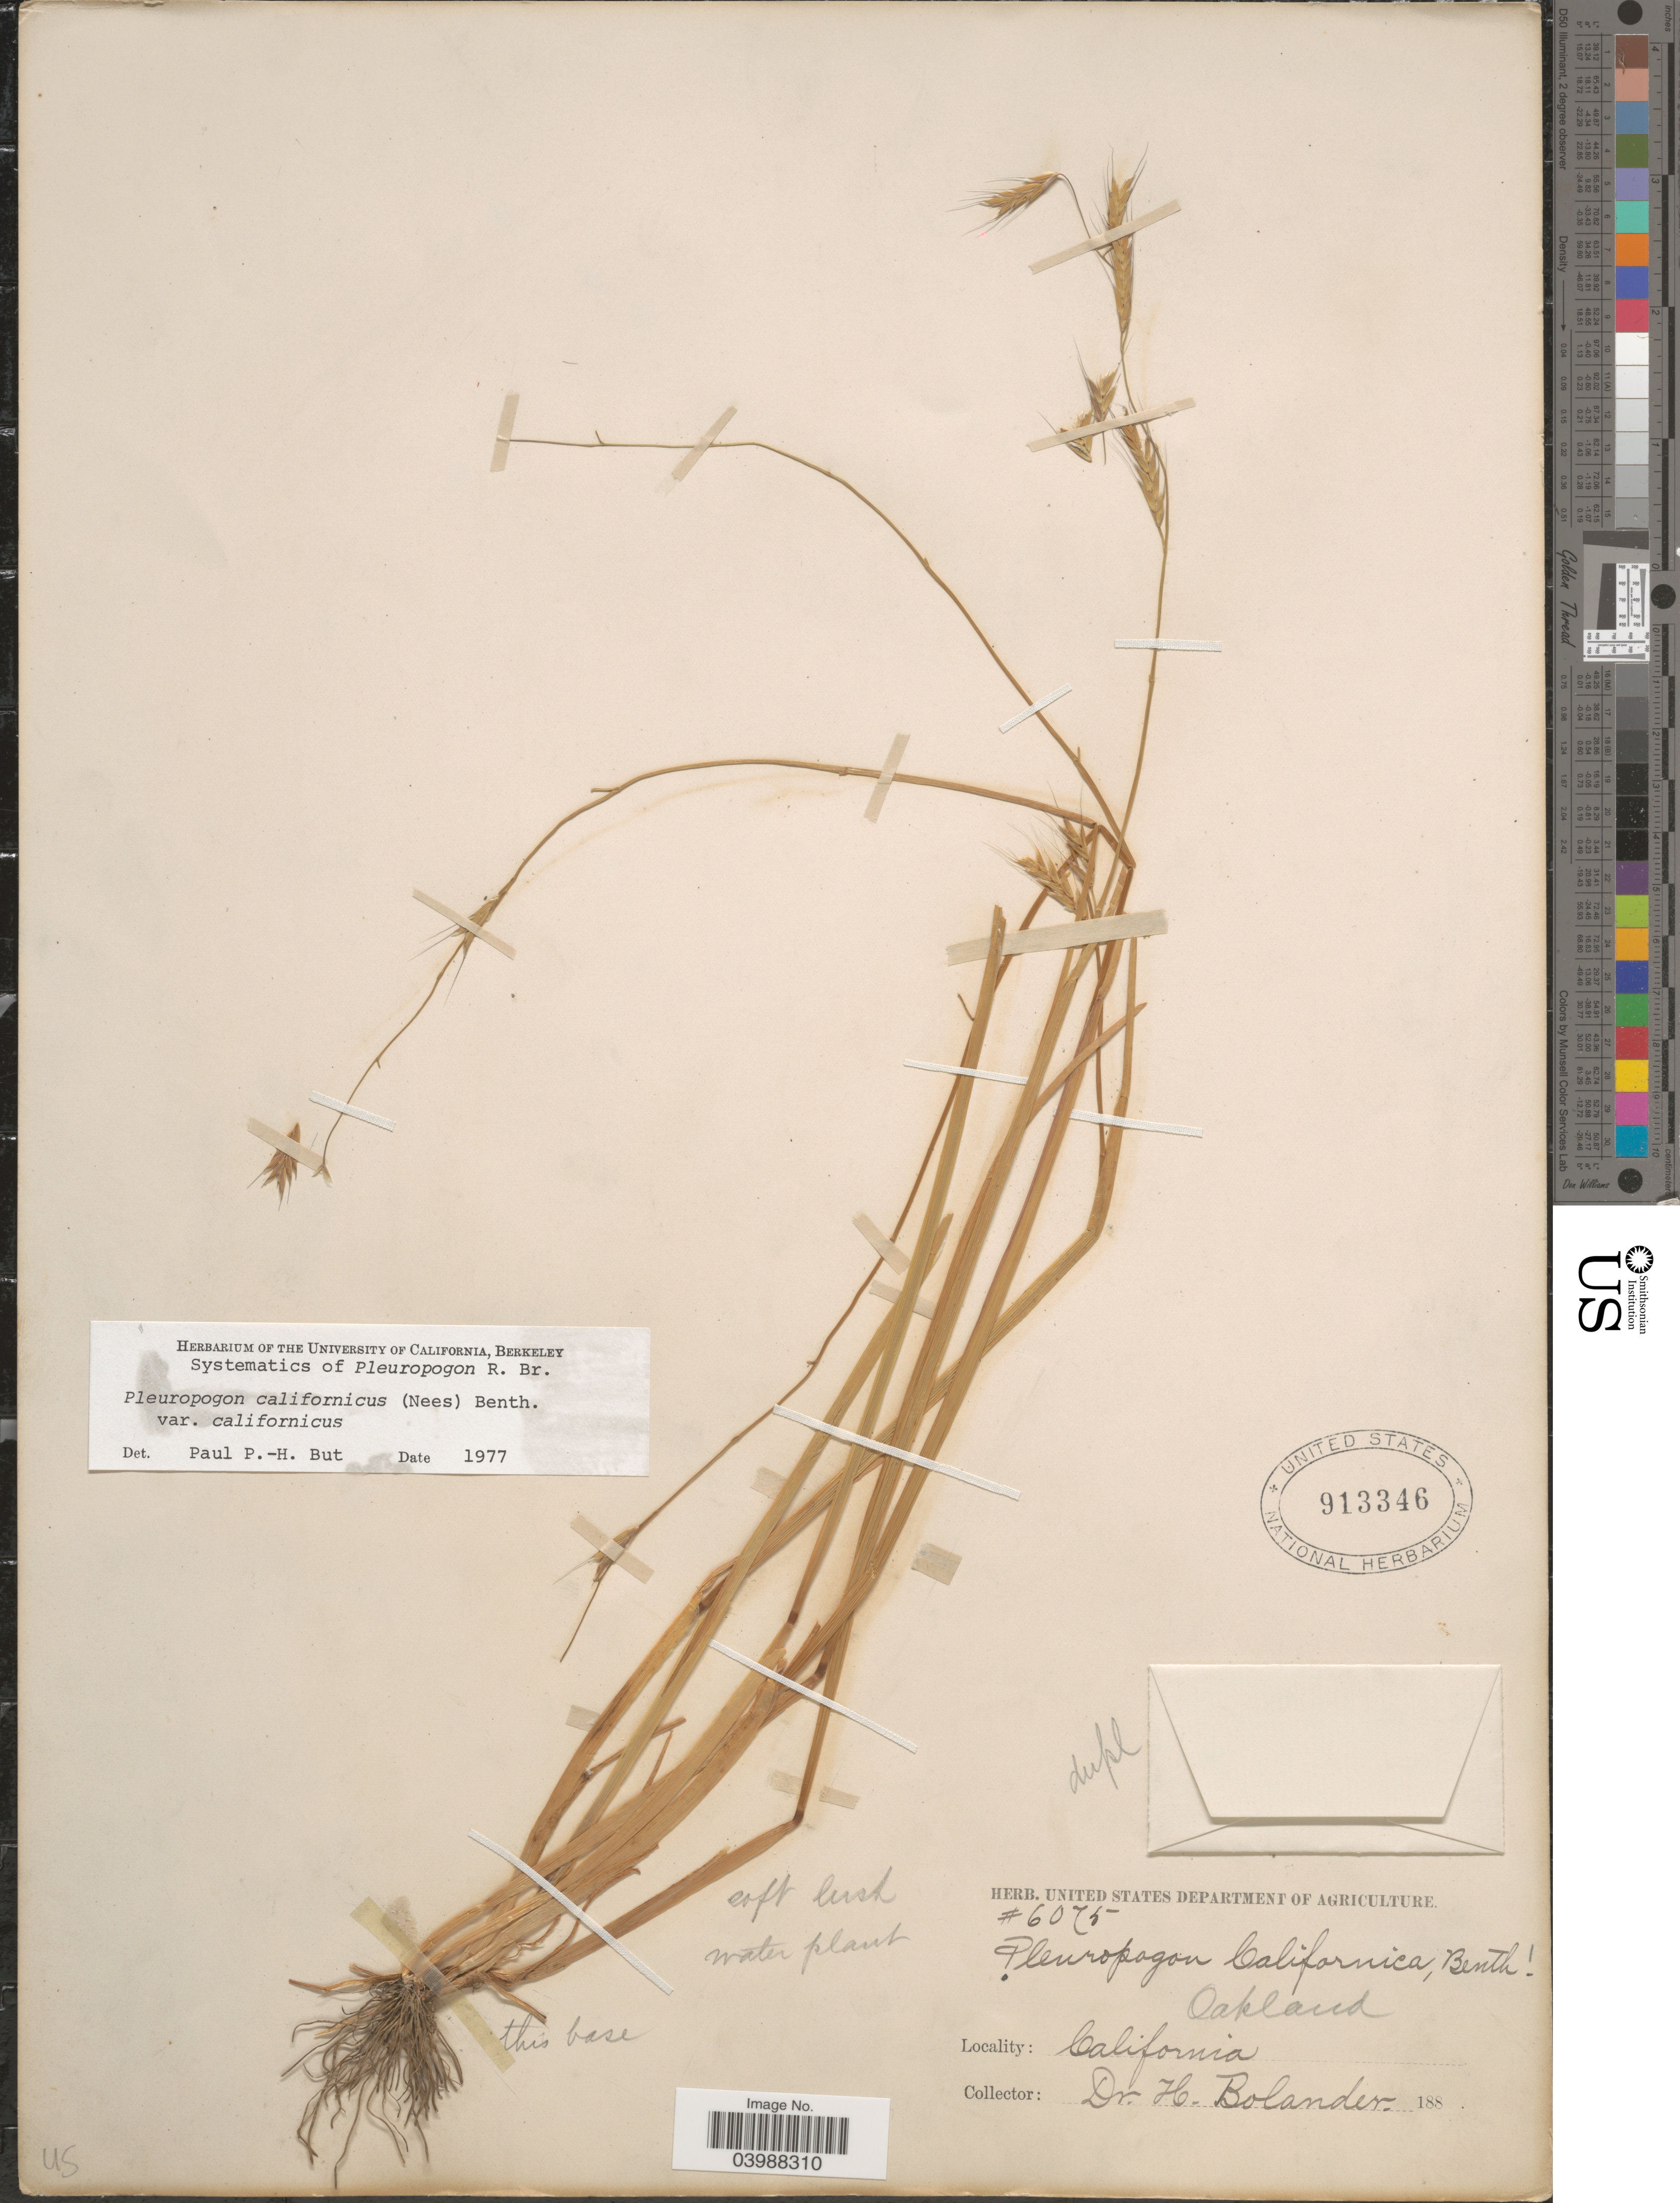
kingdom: Plantae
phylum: Tracheophyta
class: Liliopsida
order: Poales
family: Poaceae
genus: Pleuropogon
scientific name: Pleuropogon californicus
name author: (Nees) Benth. ex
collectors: H. Bolander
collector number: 6075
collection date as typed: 188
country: United States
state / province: California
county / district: Alameda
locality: Oakland.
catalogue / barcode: US 913346